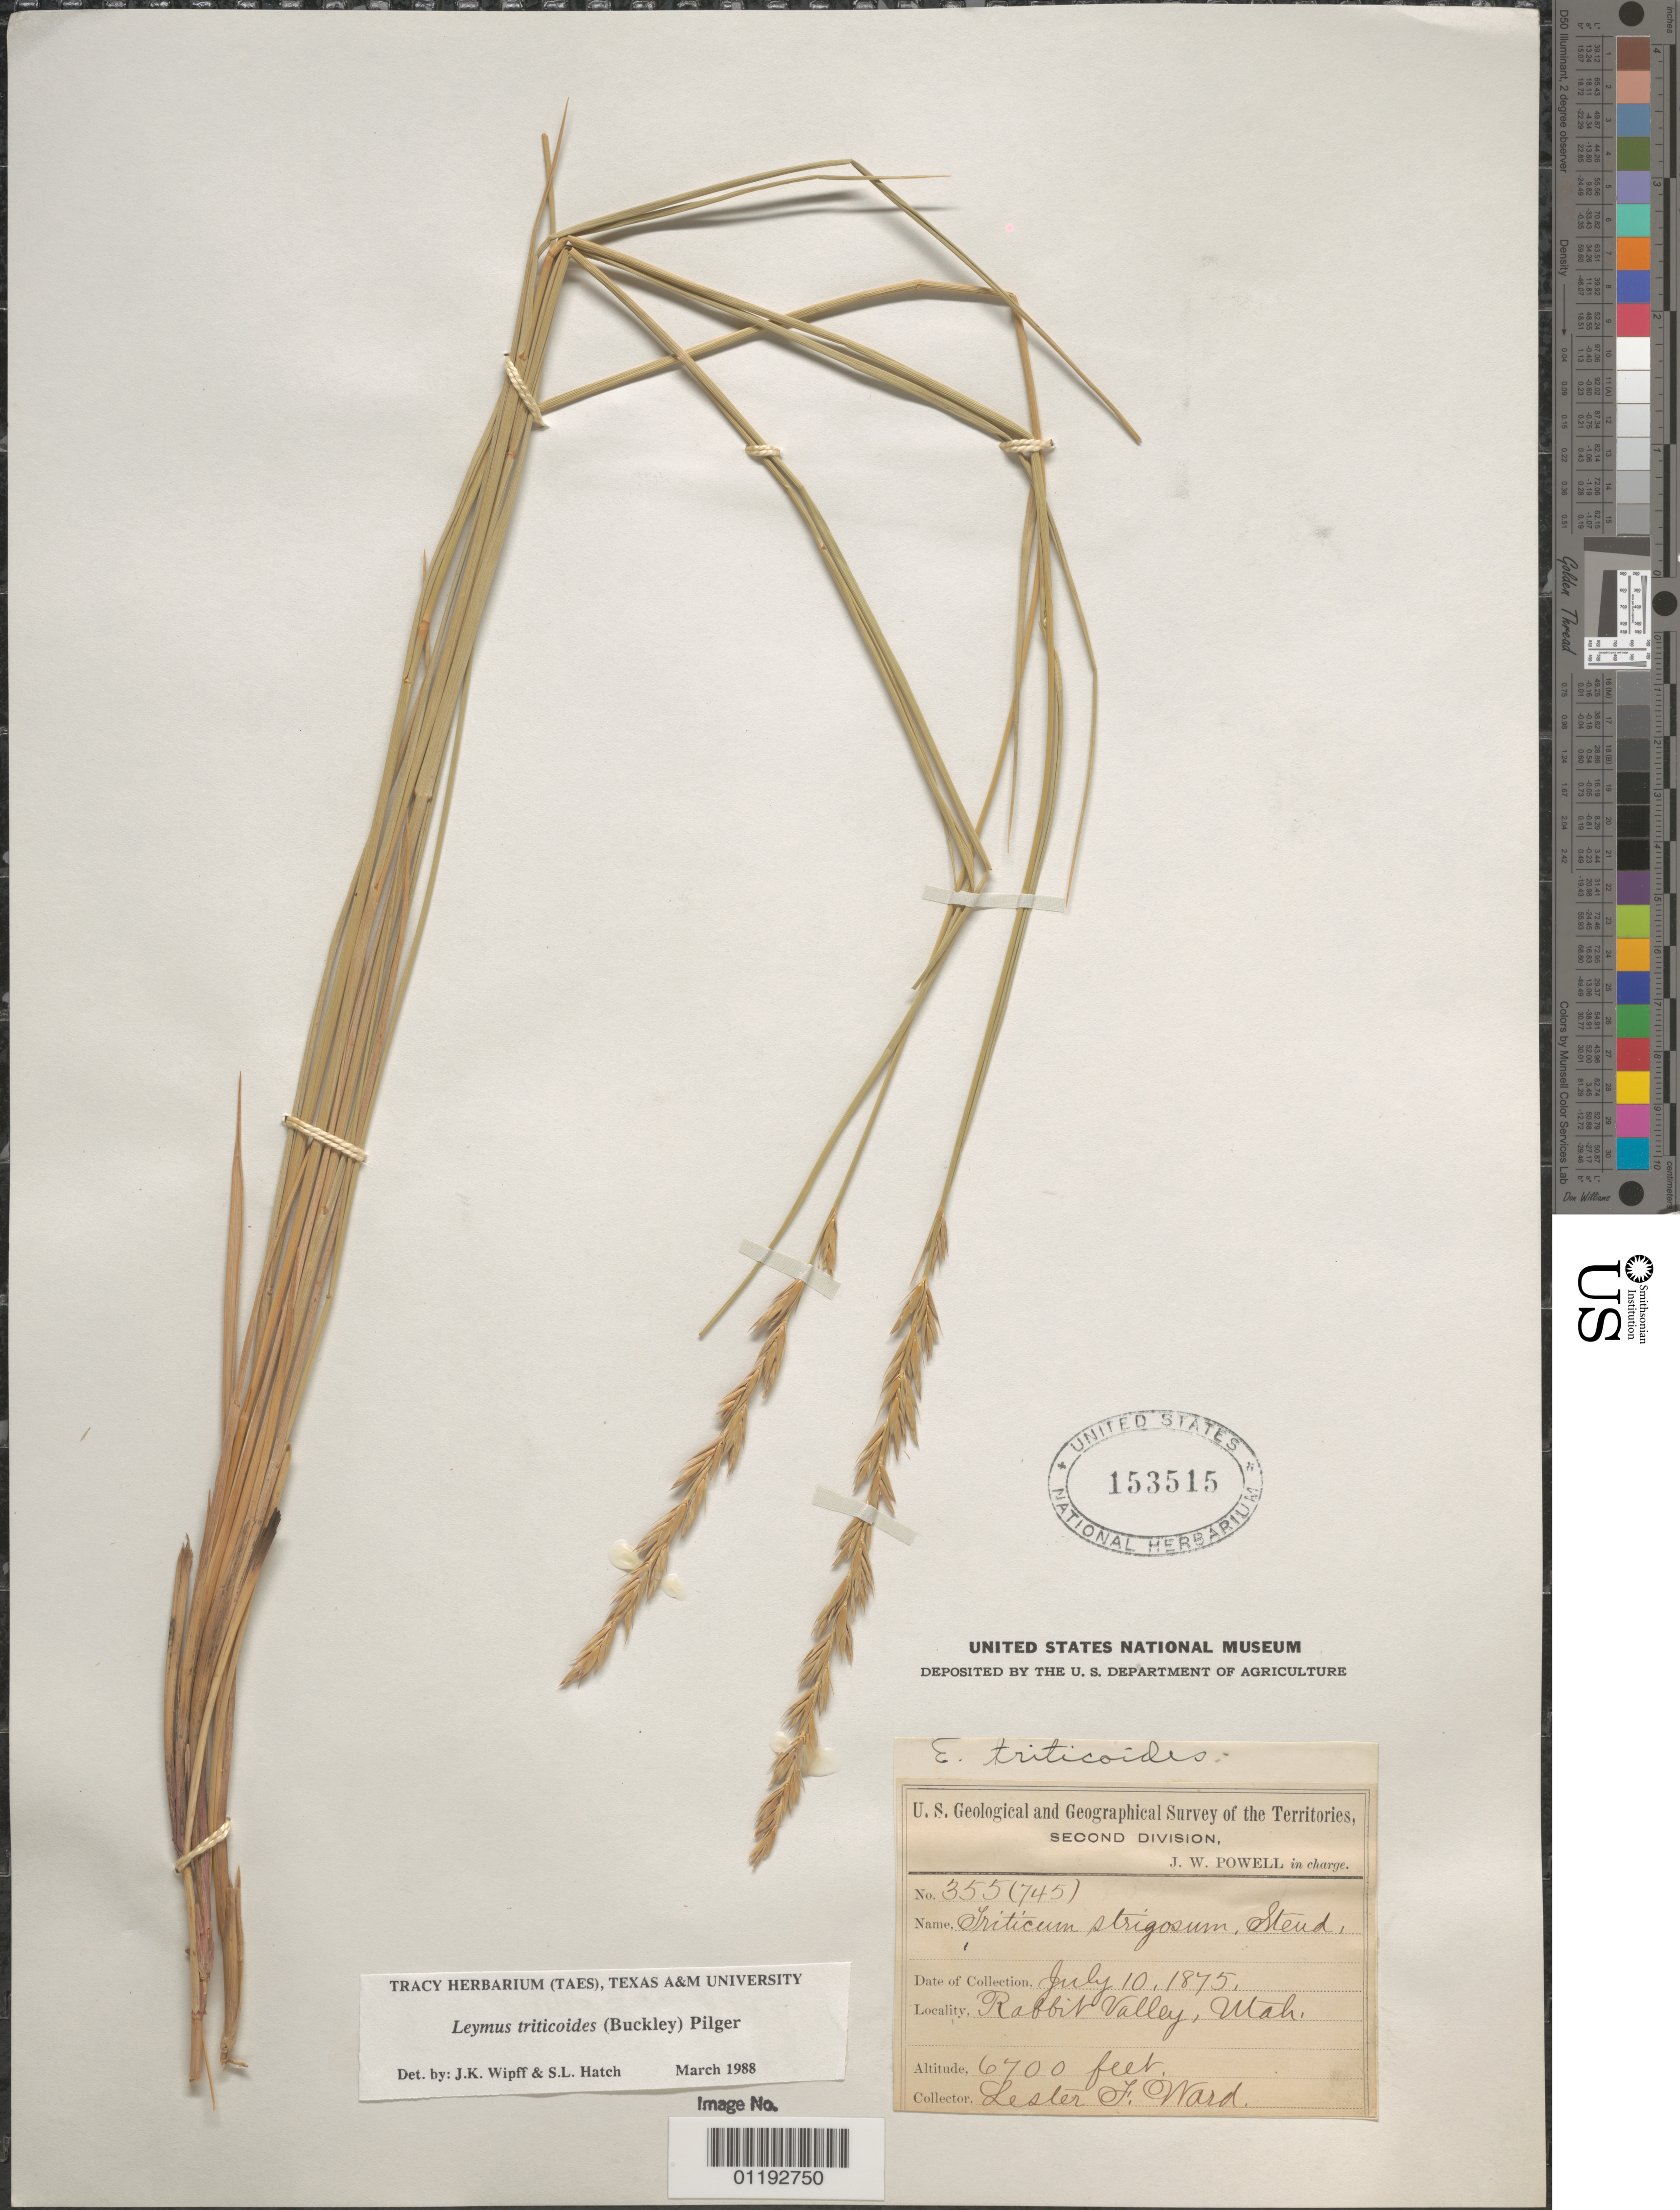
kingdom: Plantae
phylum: Tracheophyta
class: Liliopsida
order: Poales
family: Poaceae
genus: Leymus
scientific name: Leymus triticoides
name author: (Buckley) Pilg.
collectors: L. F. Ward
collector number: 355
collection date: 1875-07-10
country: United States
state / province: Utah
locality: Rabbit Valley.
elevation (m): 2042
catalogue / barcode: US 153515